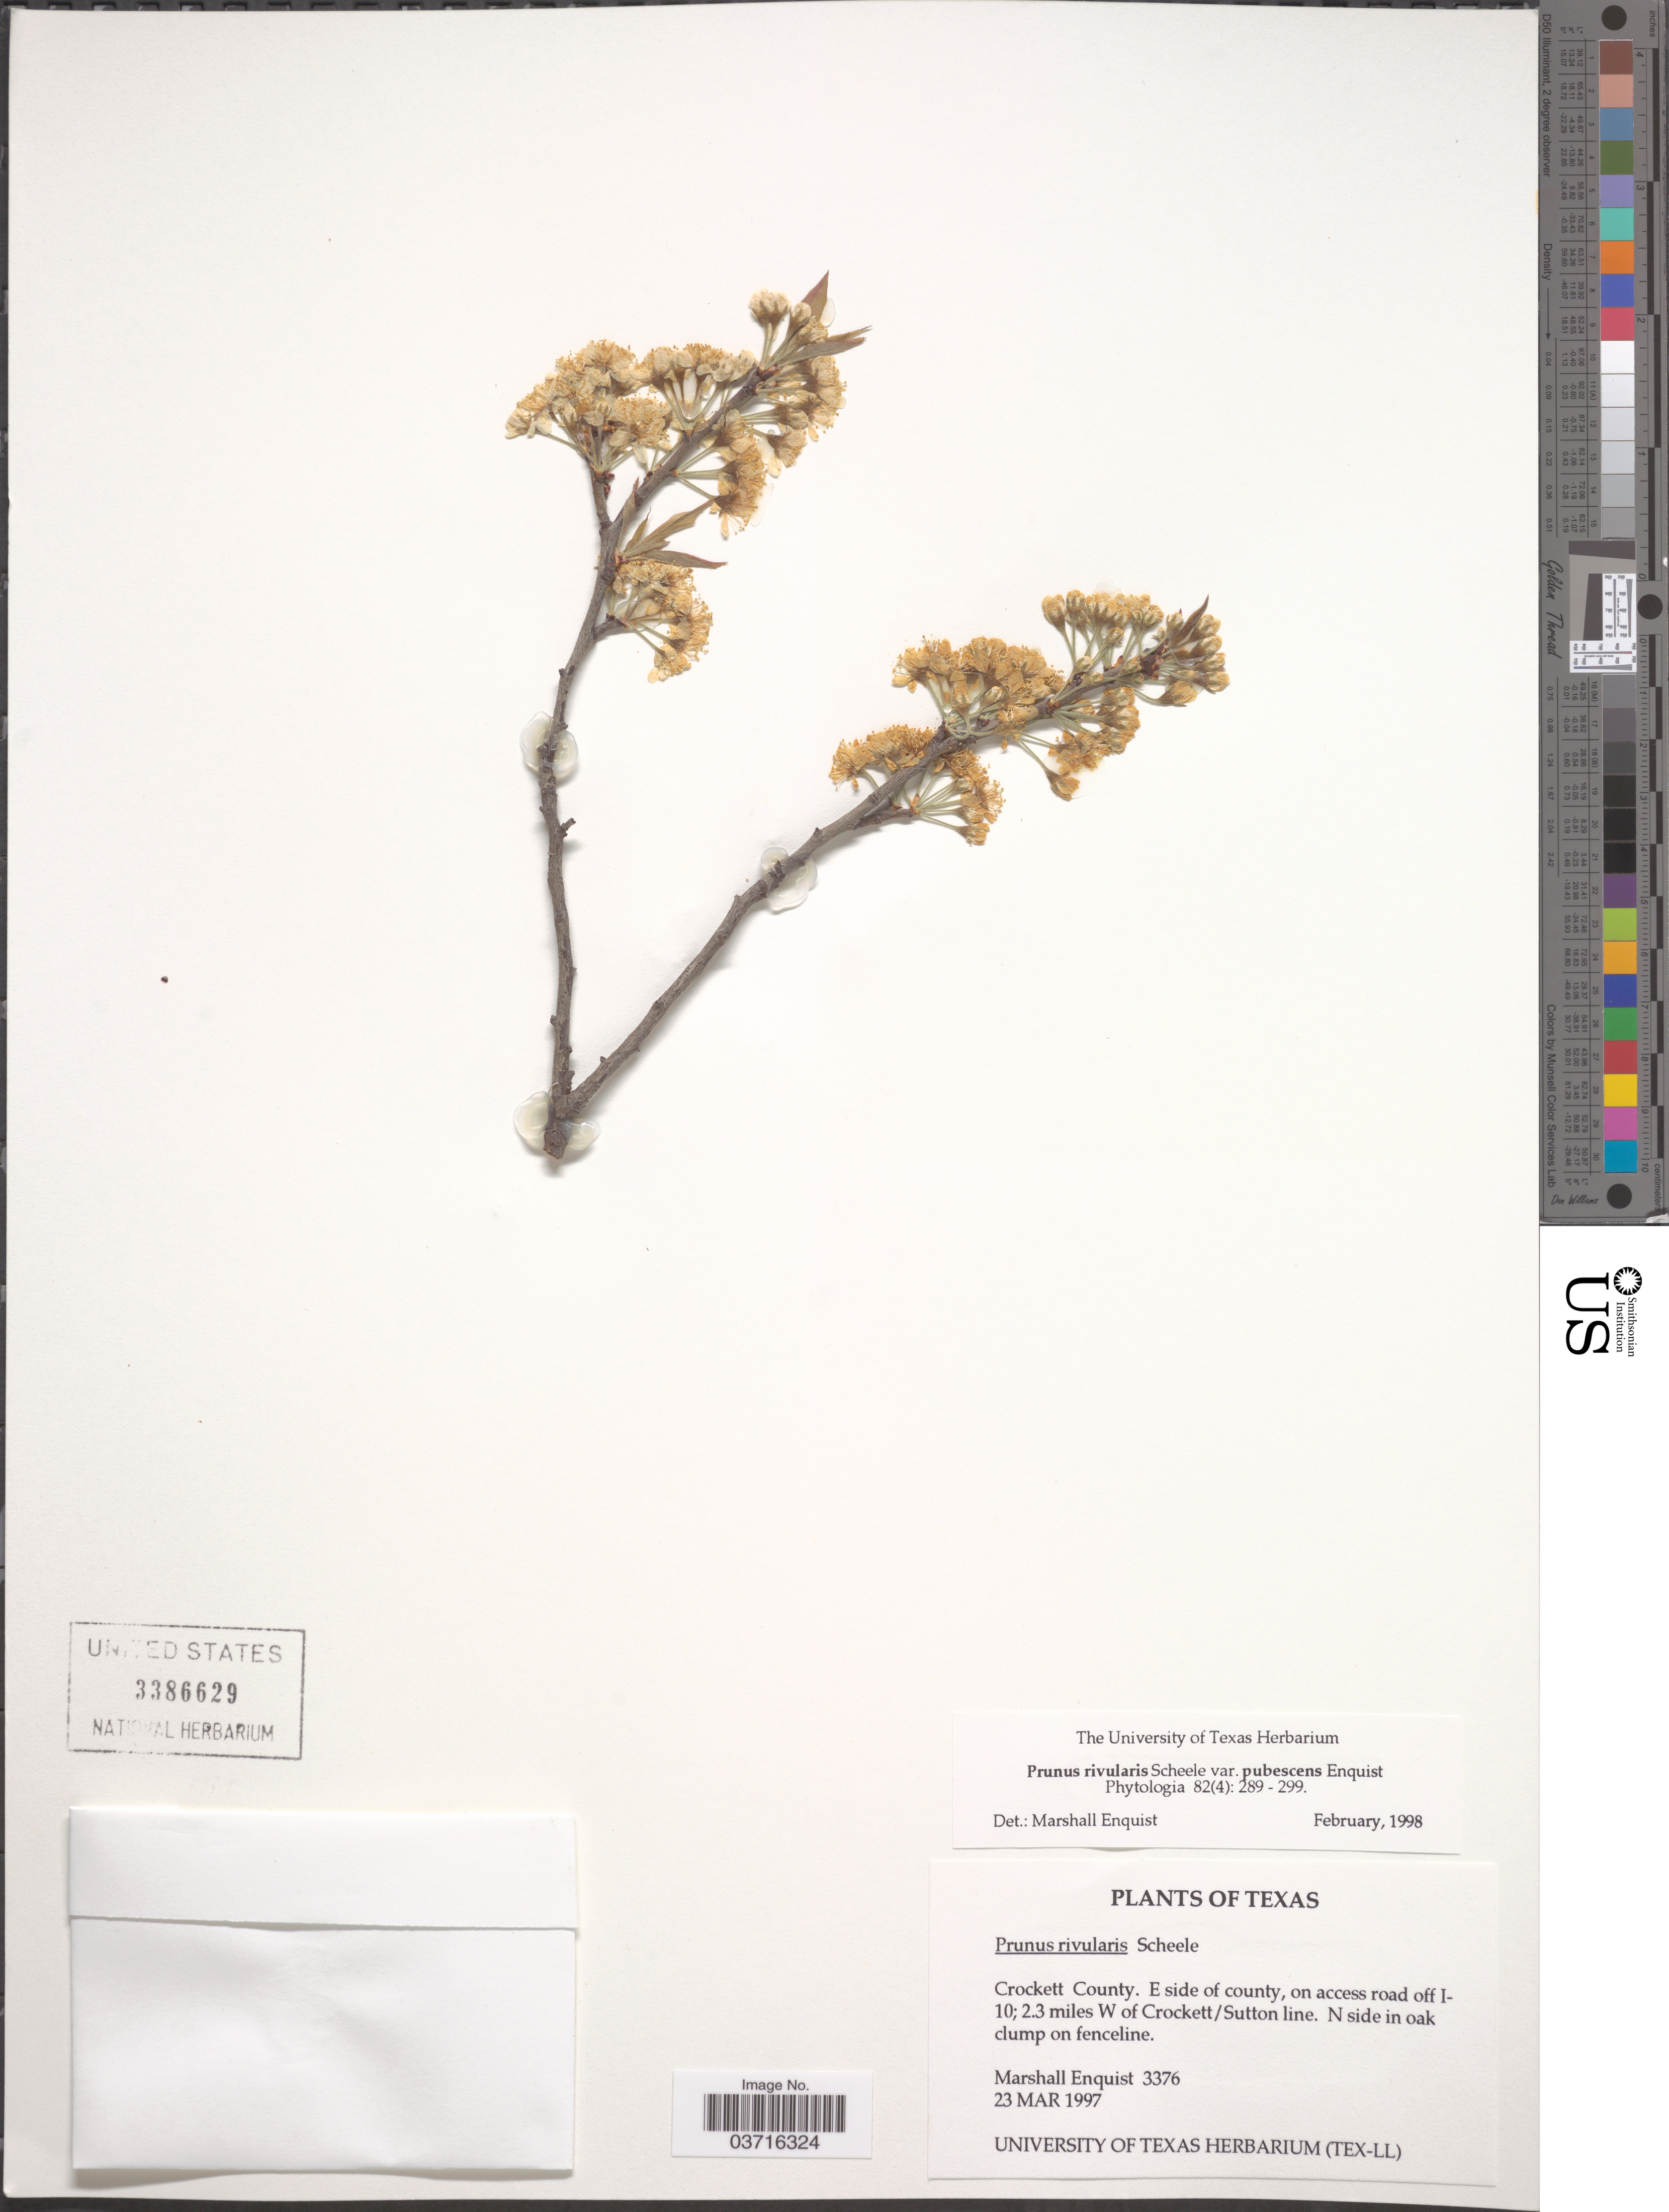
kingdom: Plantae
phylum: Tracheophyta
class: Magnoliopsida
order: Rosales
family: Rosaceae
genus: Prunus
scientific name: Prunus rivularis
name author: Scheele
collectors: M. Enquist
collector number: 3376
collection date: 1997-03-23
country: United States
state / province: Texas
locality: Crockett County. E side of county, on access road off I-10; 2.3 miles W of Crockett/ Sutton line.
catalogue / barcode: US 3386629